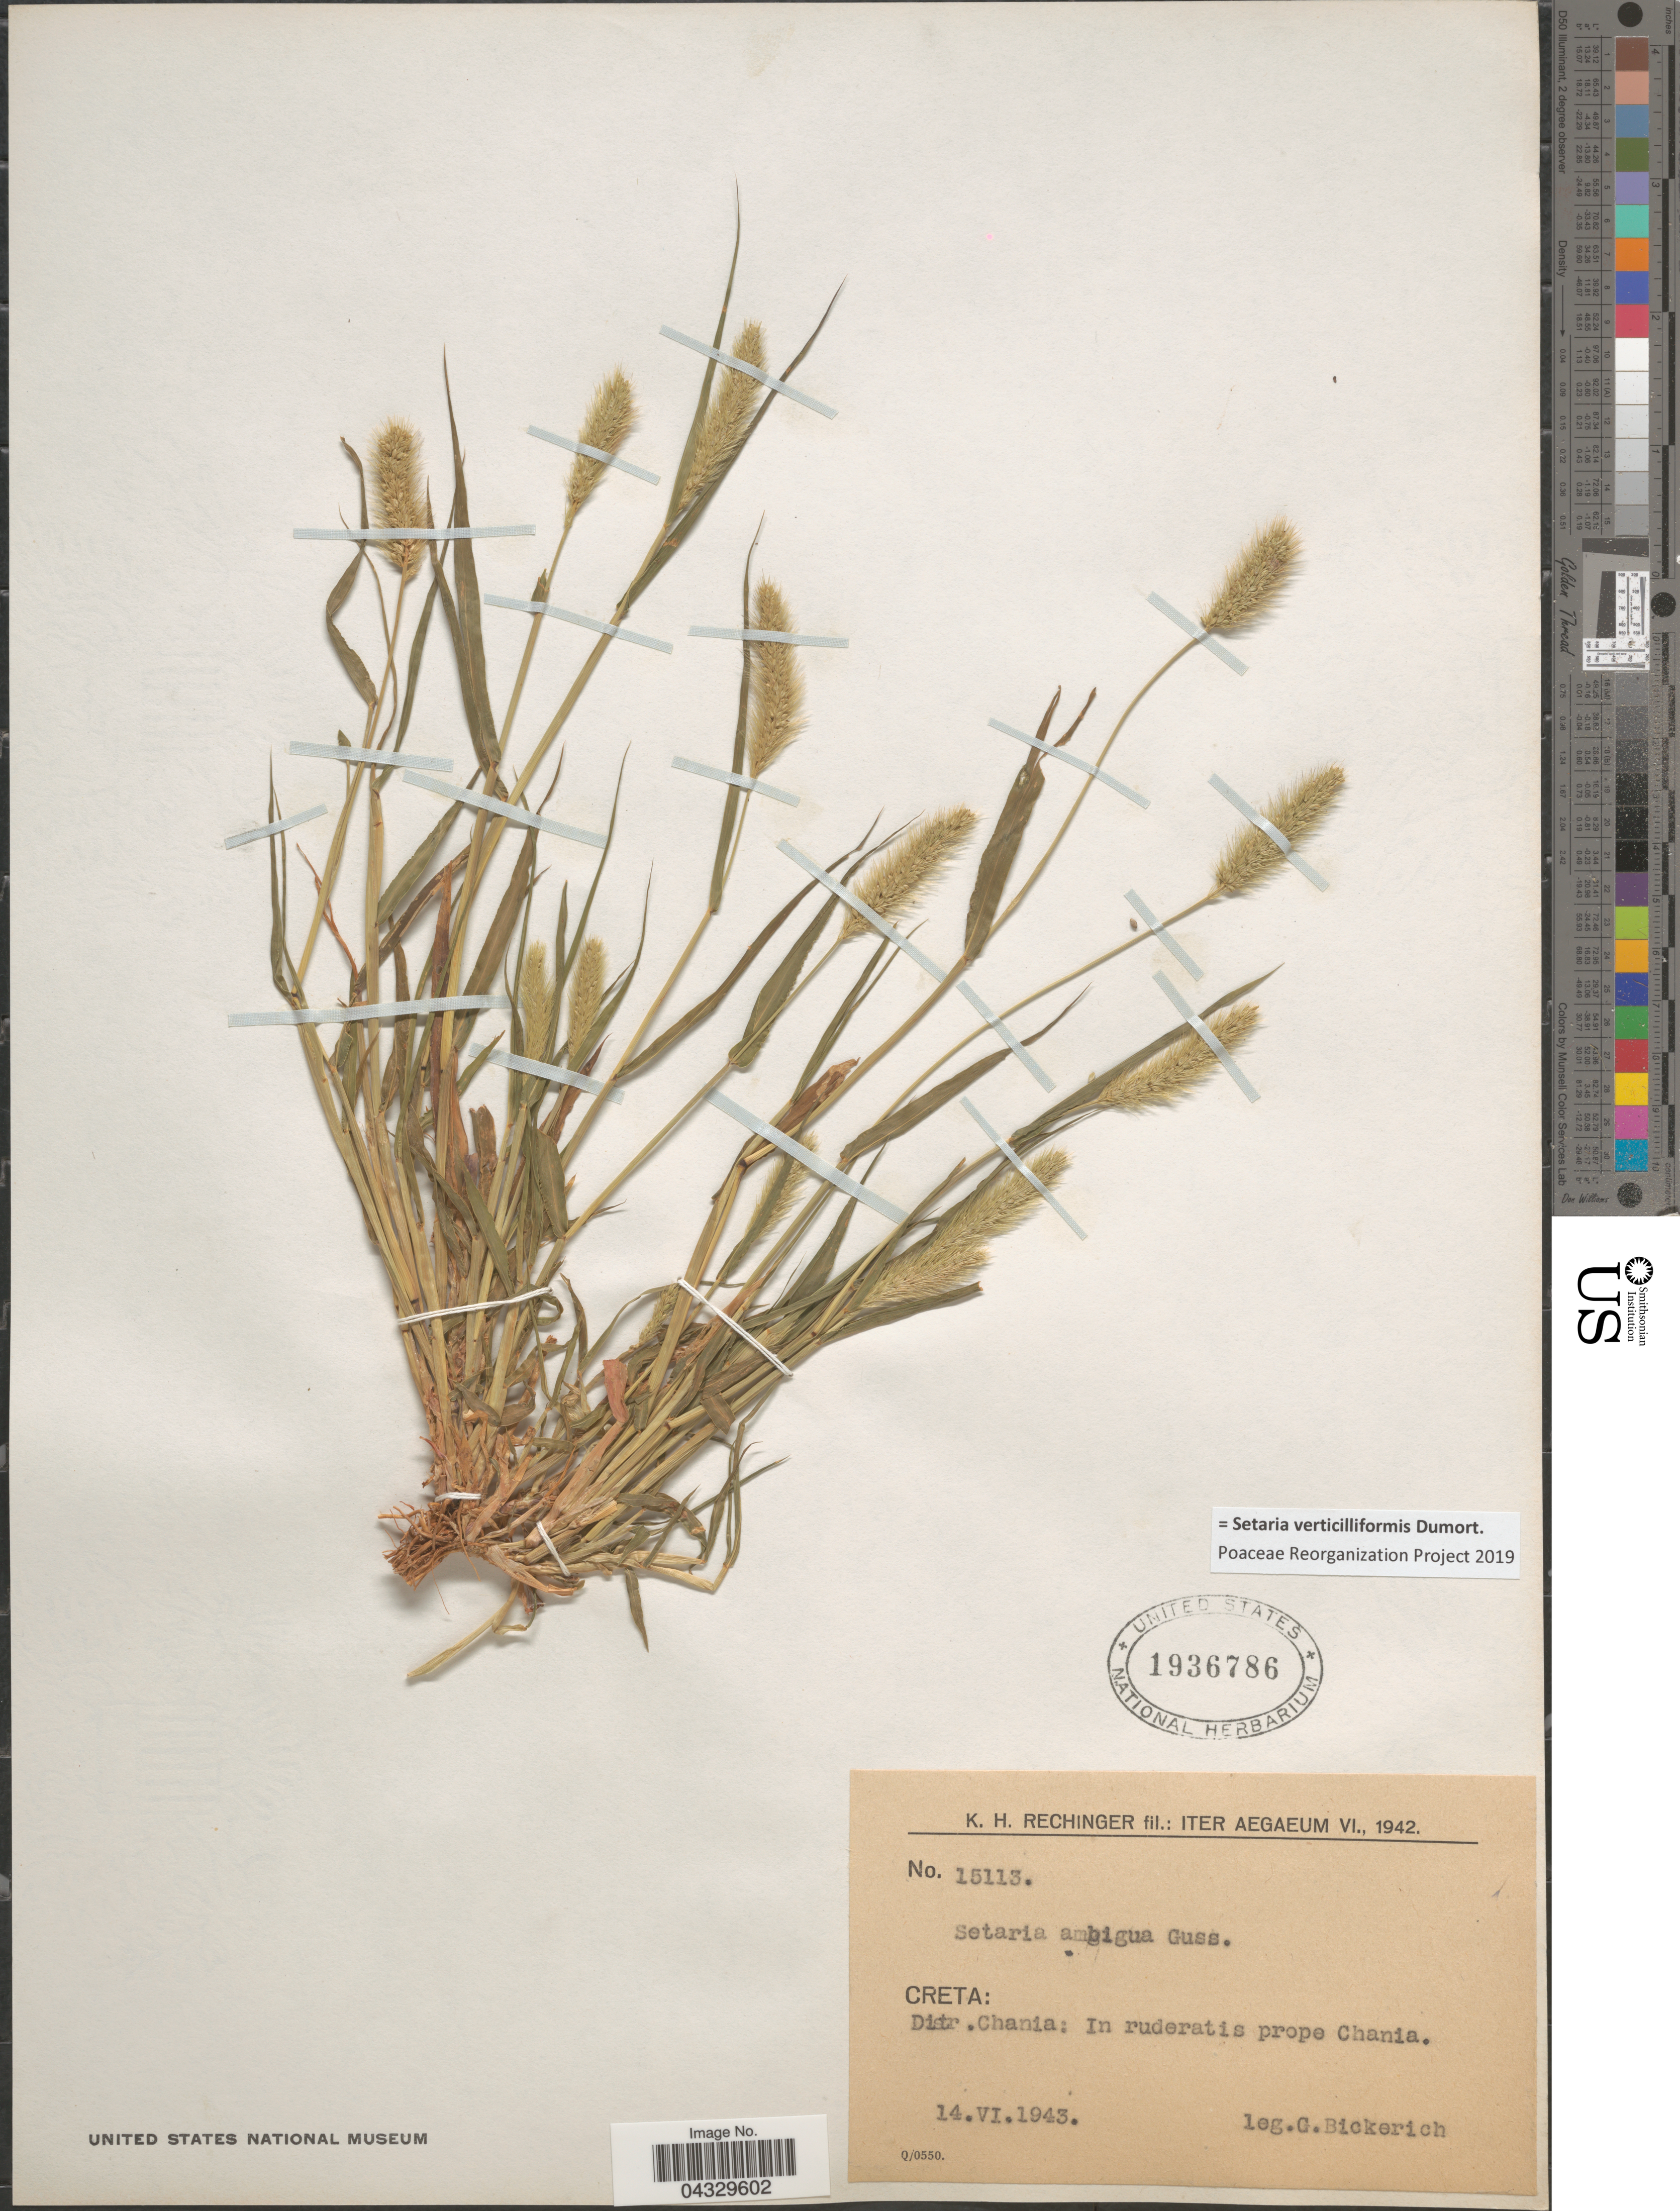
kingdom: Plantae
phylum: Tracheophyta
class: Liliopsida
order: Poales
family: Poaceae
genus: Setaria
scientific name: Setaria verticilliformis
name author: Dumort.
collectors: Bickerich, G.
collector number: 15113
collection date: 1943-06-14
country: Greece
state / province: Crete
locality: Iter Aegaeum VI., 1942. Creta: Distr. Chania: In ruderatis prope Chania.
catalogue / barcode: US 1936786